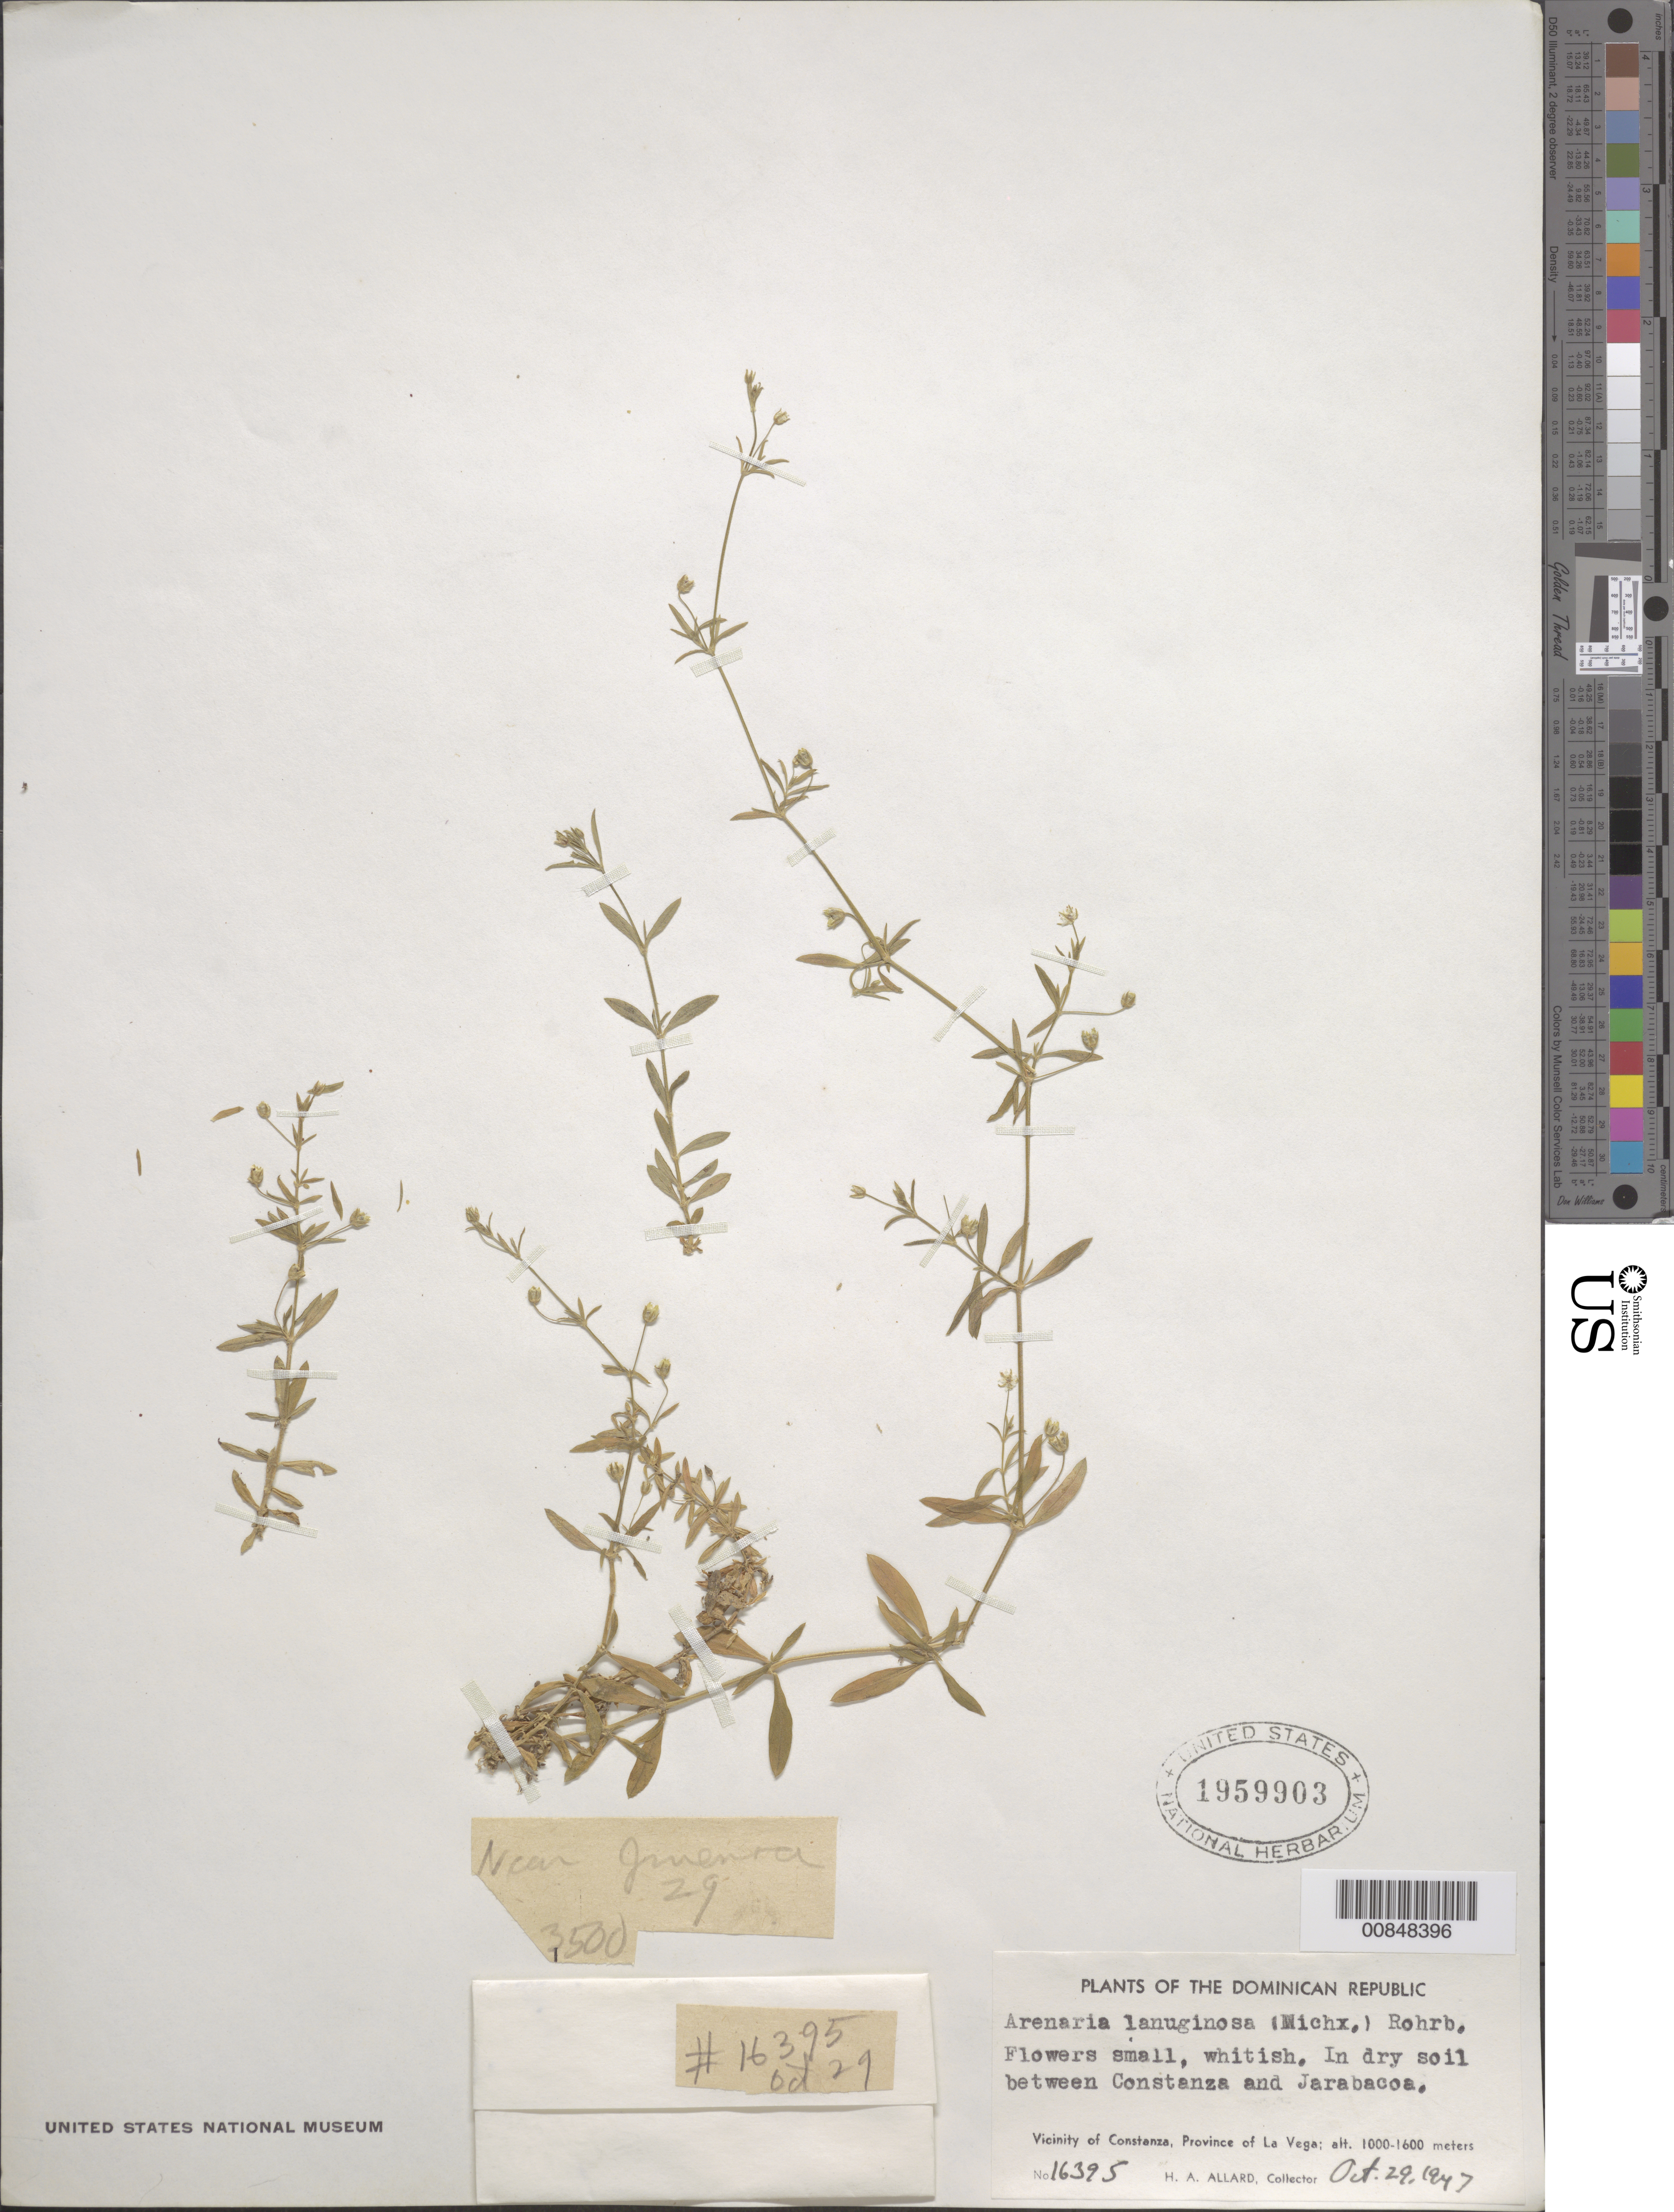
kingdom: Plantae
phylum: Tracheophyta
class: Magnoliopsida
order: Caryophyllales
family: Caryophyllaceae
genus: Arenaria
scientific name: Arenaria lanuginosa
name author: (Michx.) Rohrb.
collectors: H. A. Allard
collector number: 16395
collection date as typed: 29 Oct 1947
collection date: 1947-10-29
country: Dominican Republic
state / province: La Vega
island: Hispaniola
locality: Vicinity of Constanza. Between Constanza and Jarabacoa.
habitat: In dry soil.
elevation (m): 1000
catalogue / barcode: US 1959903